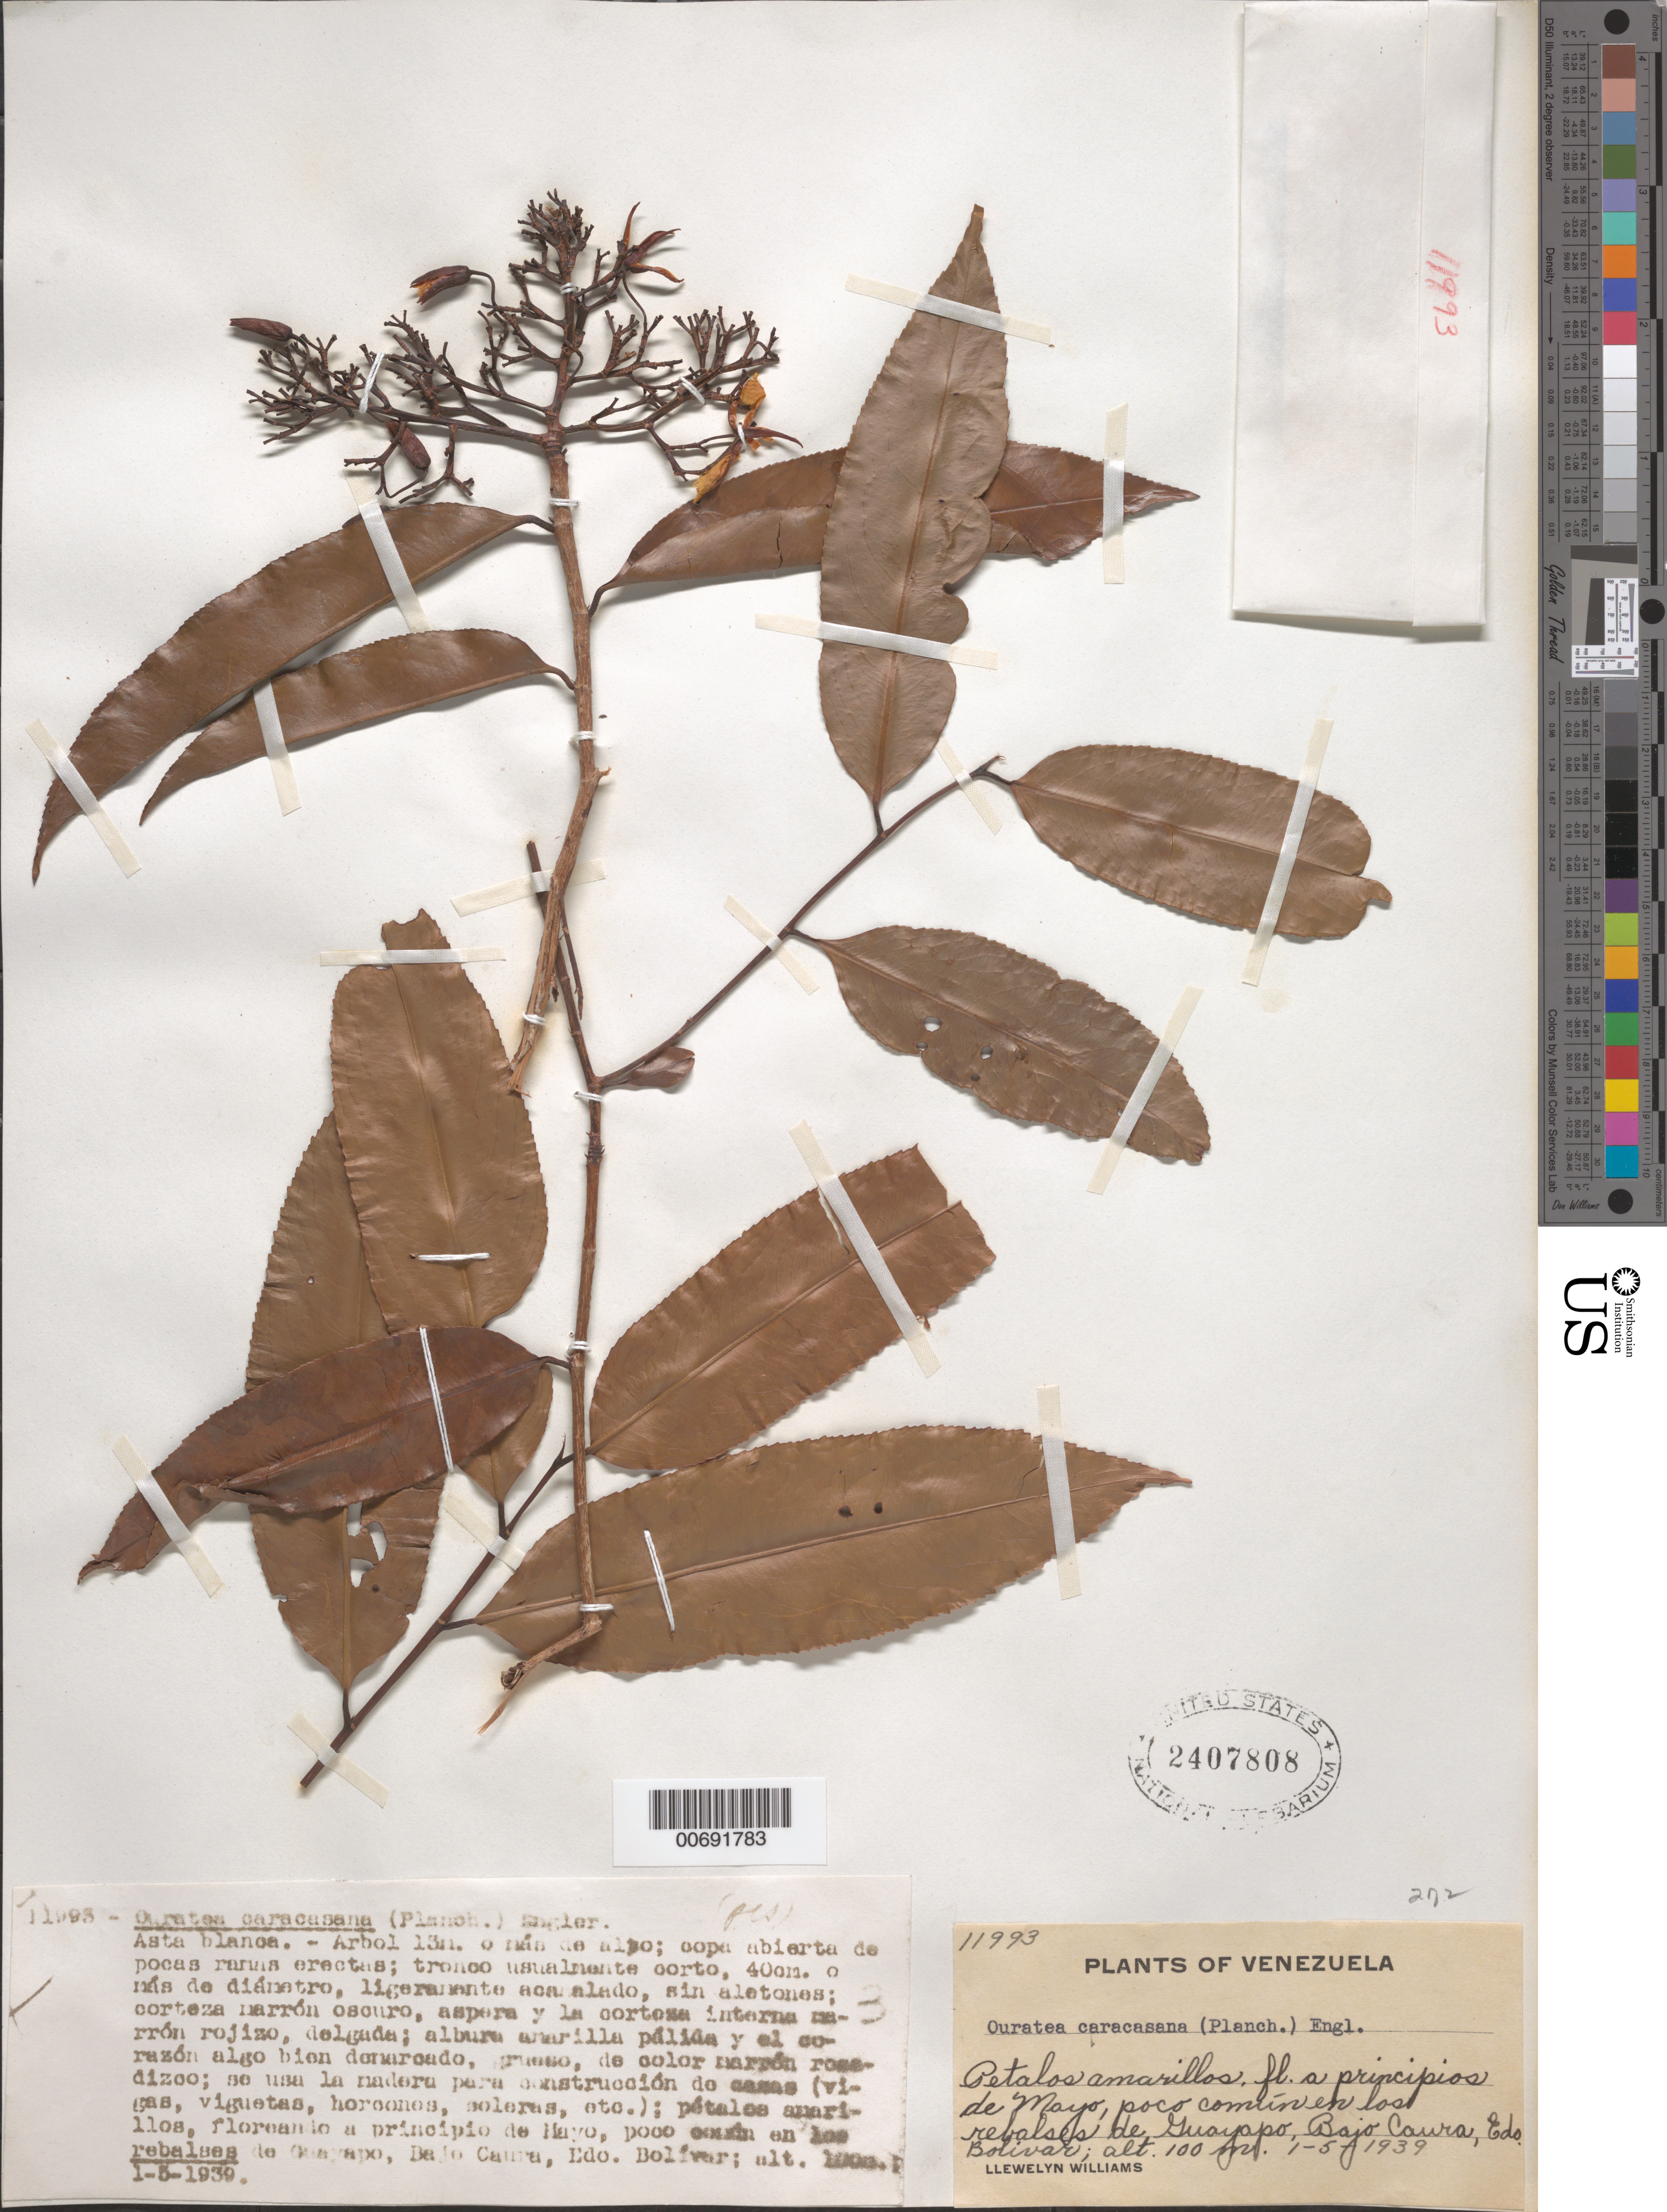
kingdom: Plantae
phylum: Tracheophyta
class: Magnoliopsida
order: Malpighiales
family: Ochnaceae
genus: Ouratea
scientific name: Ouratea superba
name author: Engl.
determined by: Dorr, L. J., (BOT), Smithsonian Institution - National Museum of Natural History (UNITED STATES)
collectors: Ll. Williams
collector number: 11993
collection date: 1939-05-01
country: Venezuela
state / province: Bolivar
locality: A principios de Mayo, poco común en los rebalses de Guayapo, Bajo Caura.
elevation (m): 100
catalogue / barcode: US 2407808